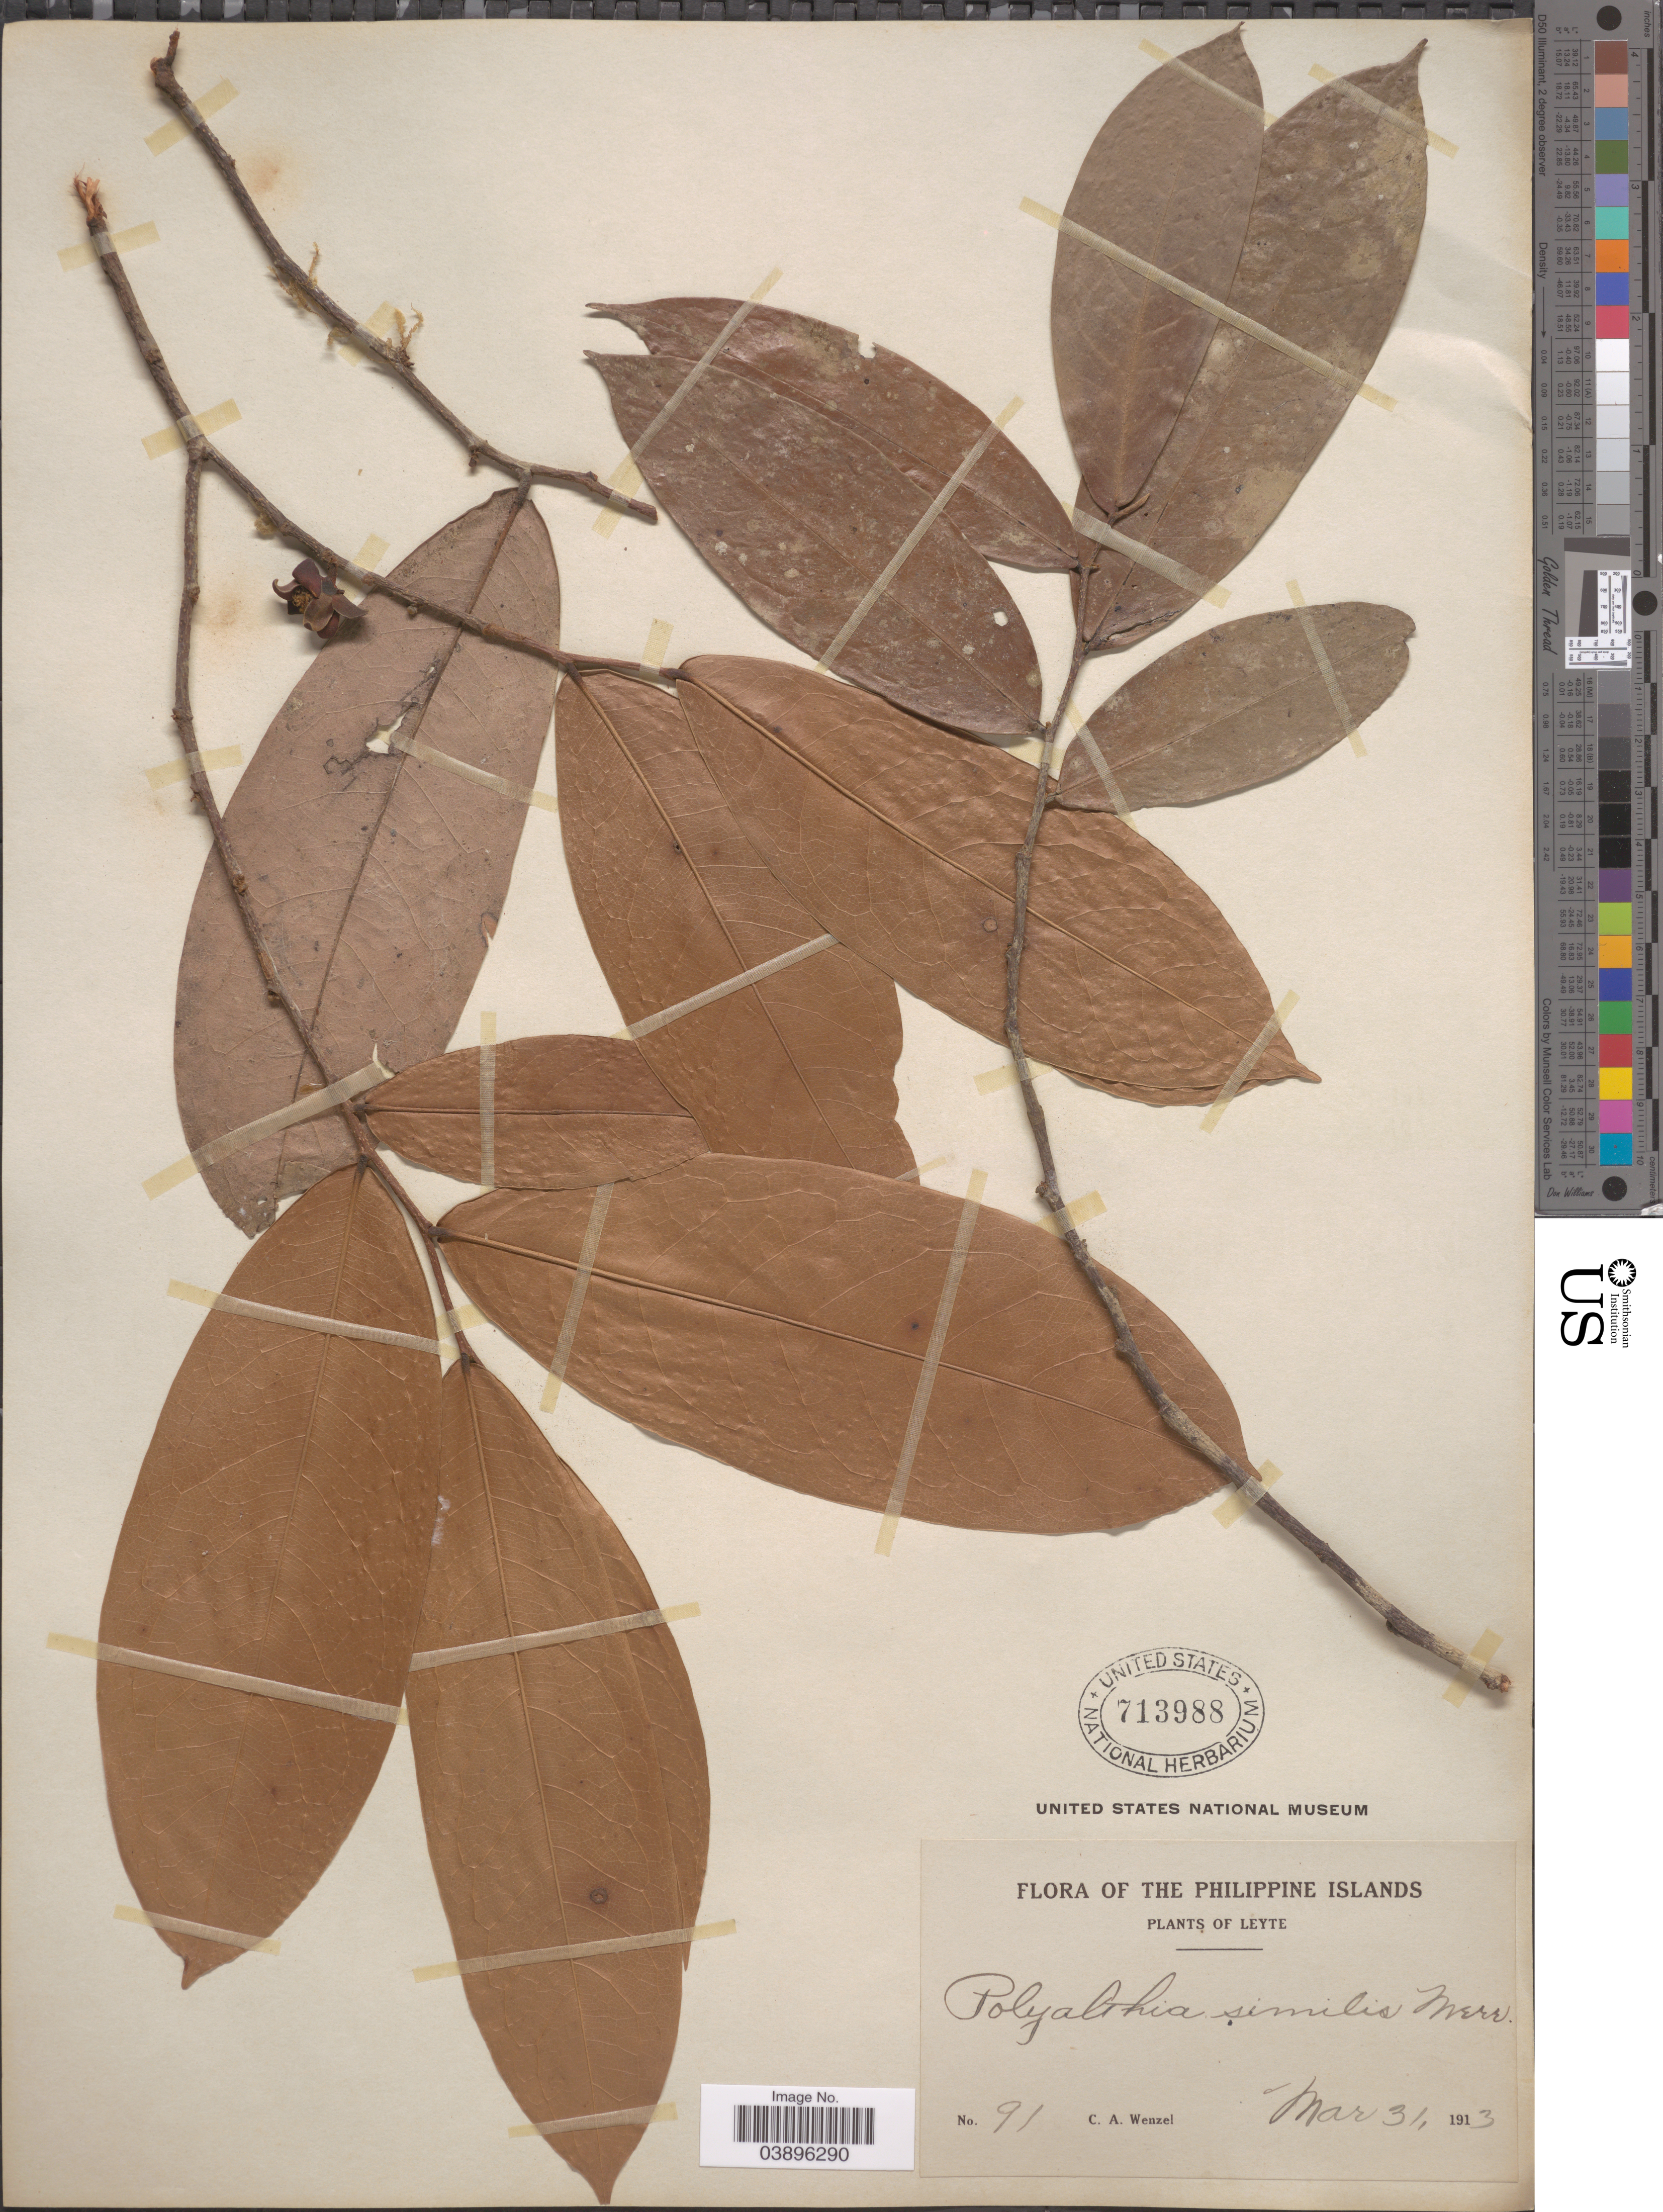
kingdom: Plantae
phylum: Tracheophyta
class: Magnoliopsida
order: Magnoliales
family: Annonaceae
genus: Polyalthia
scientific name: Polyalthia obliqua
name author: Hook. f. & Thomson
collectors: C. Wenzel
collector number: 91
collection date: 1913-03-31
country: Philippines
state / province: Eastern Visayas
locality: The Philippine Islands. Leyte.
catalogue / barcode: US 713988